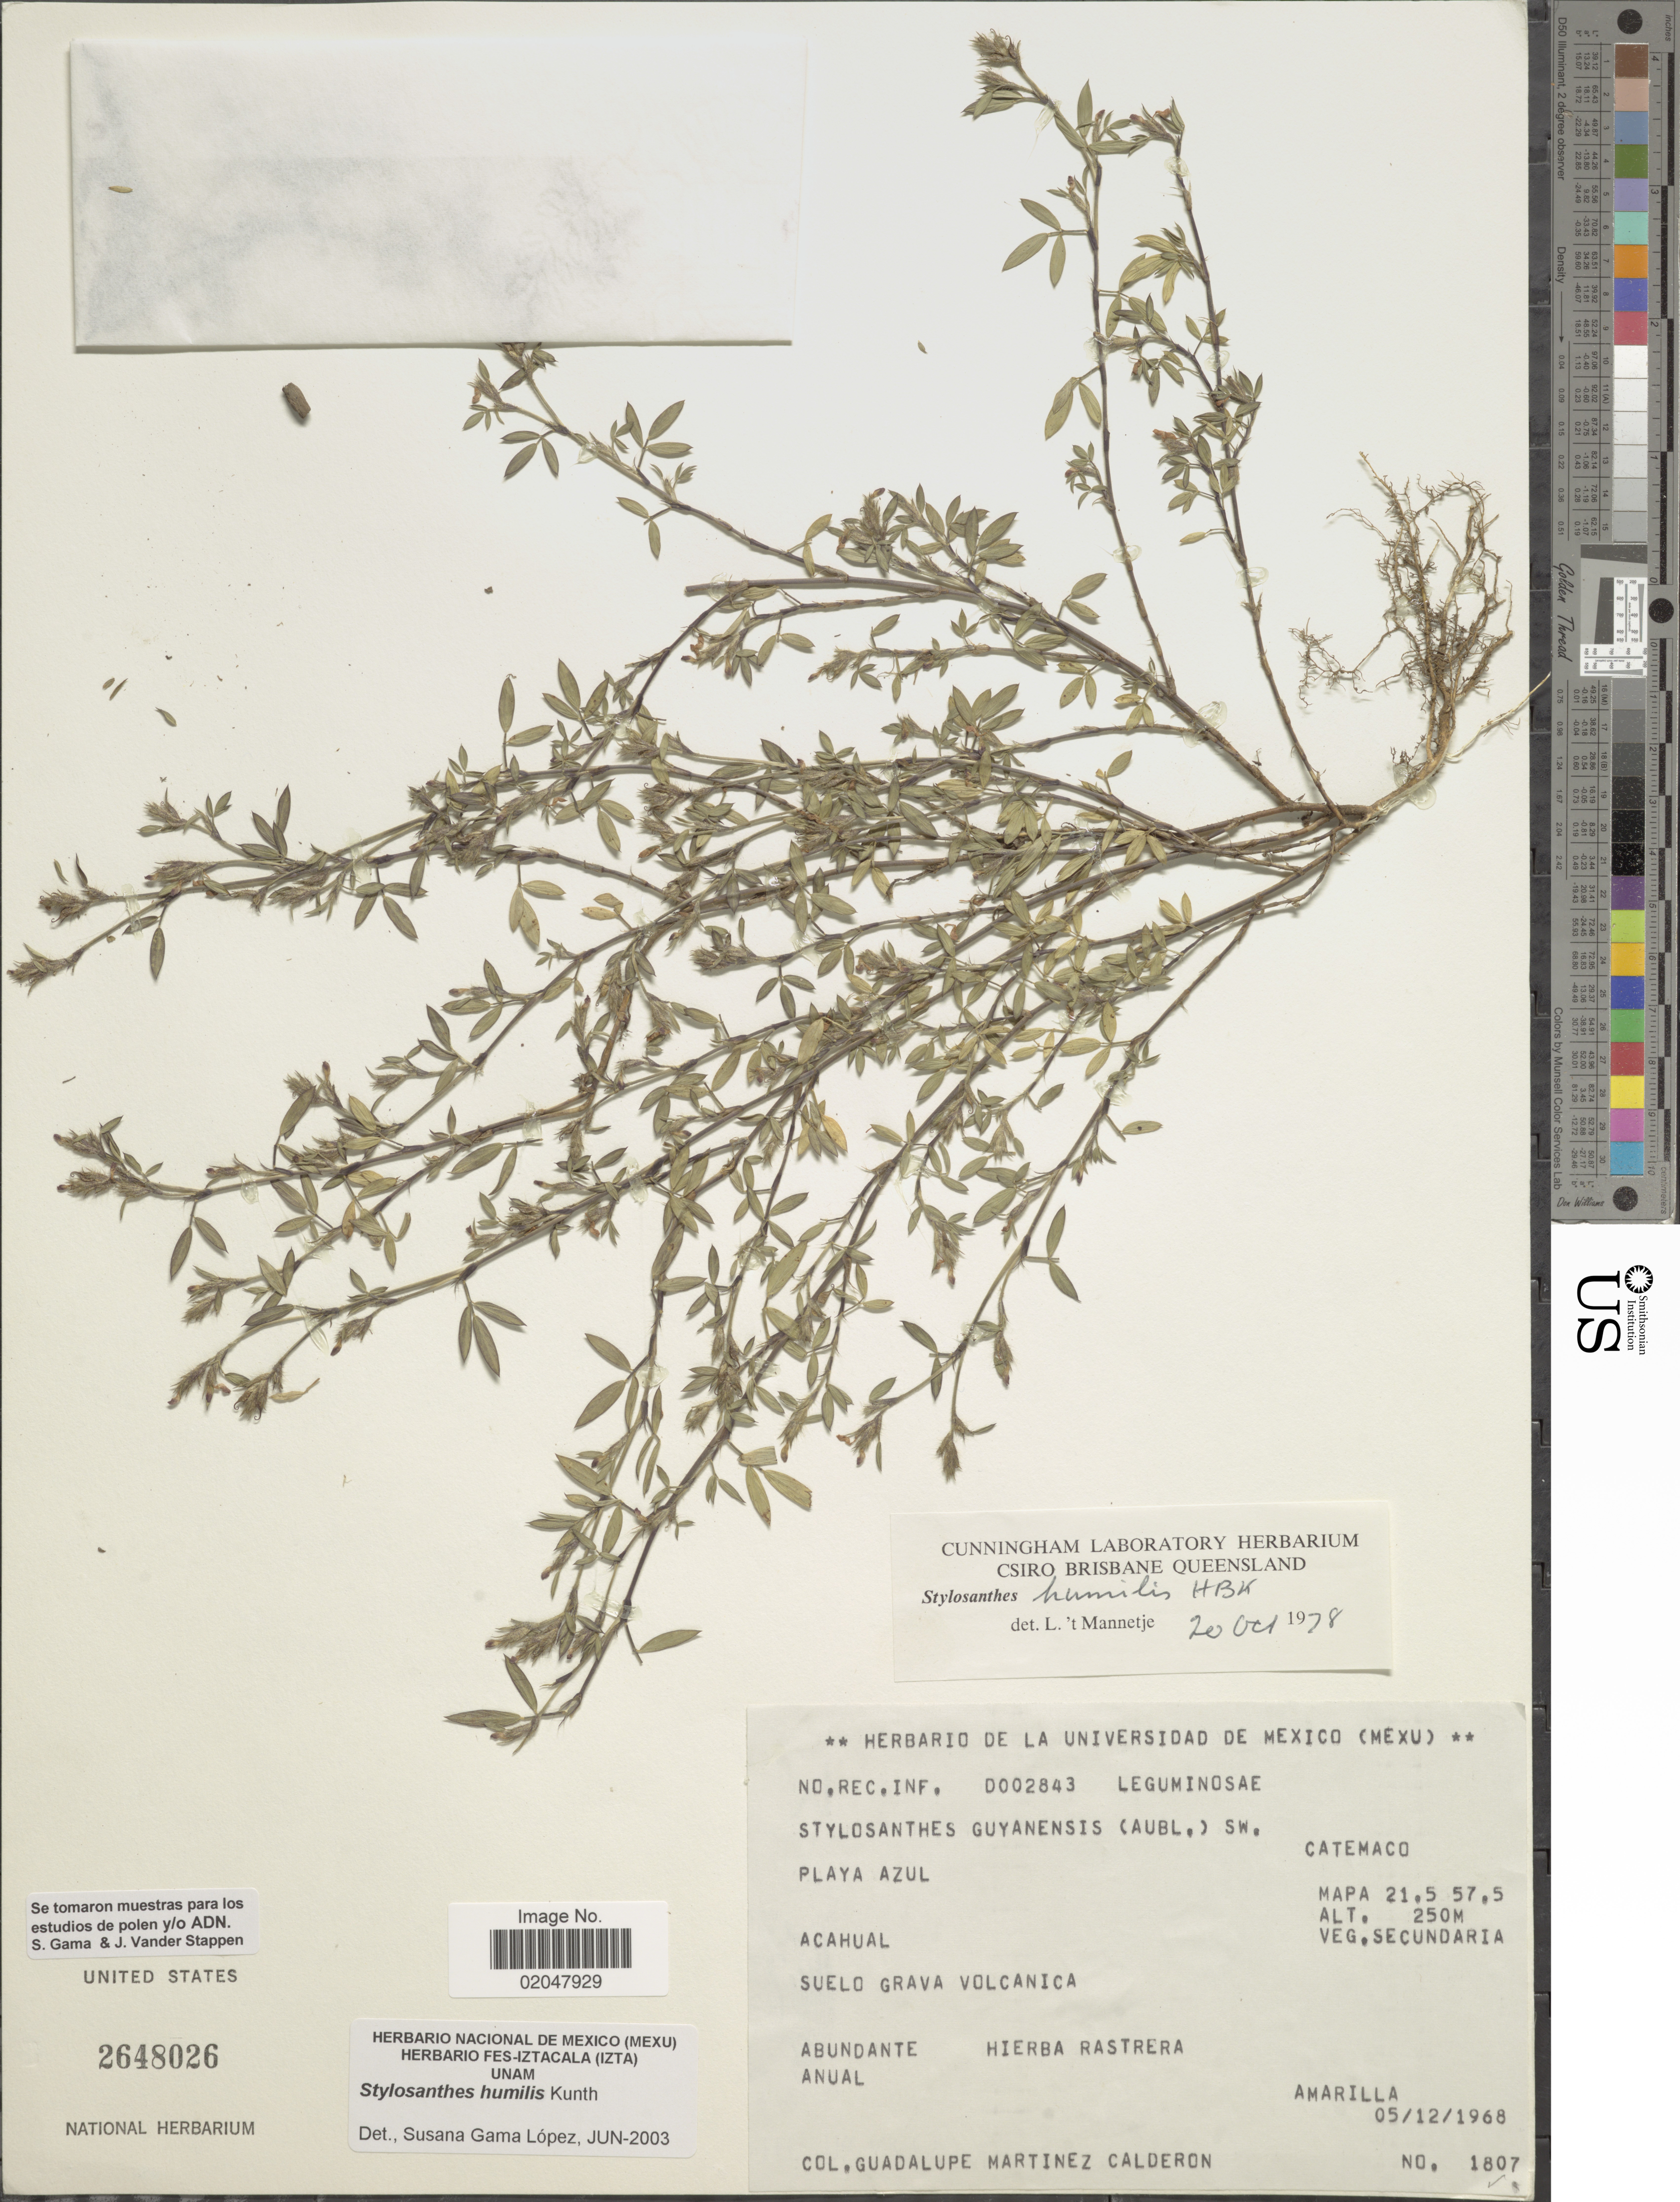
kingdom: Plantae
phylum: Tracheophyta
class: Magnoliopsida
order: Fabales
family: Fabaceae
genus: Stylosanthes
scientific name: Stylosanthes humilis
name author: Kunth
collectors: G. Martinez-C.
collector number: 1807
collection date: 1968-05-12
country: Mexico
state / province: Veracruz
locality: Catemaco, Playa Azul, Acahual, Suelo Grava Volcanica, MAPA 21.5 57.5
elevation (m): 250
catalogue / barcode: US 2648026